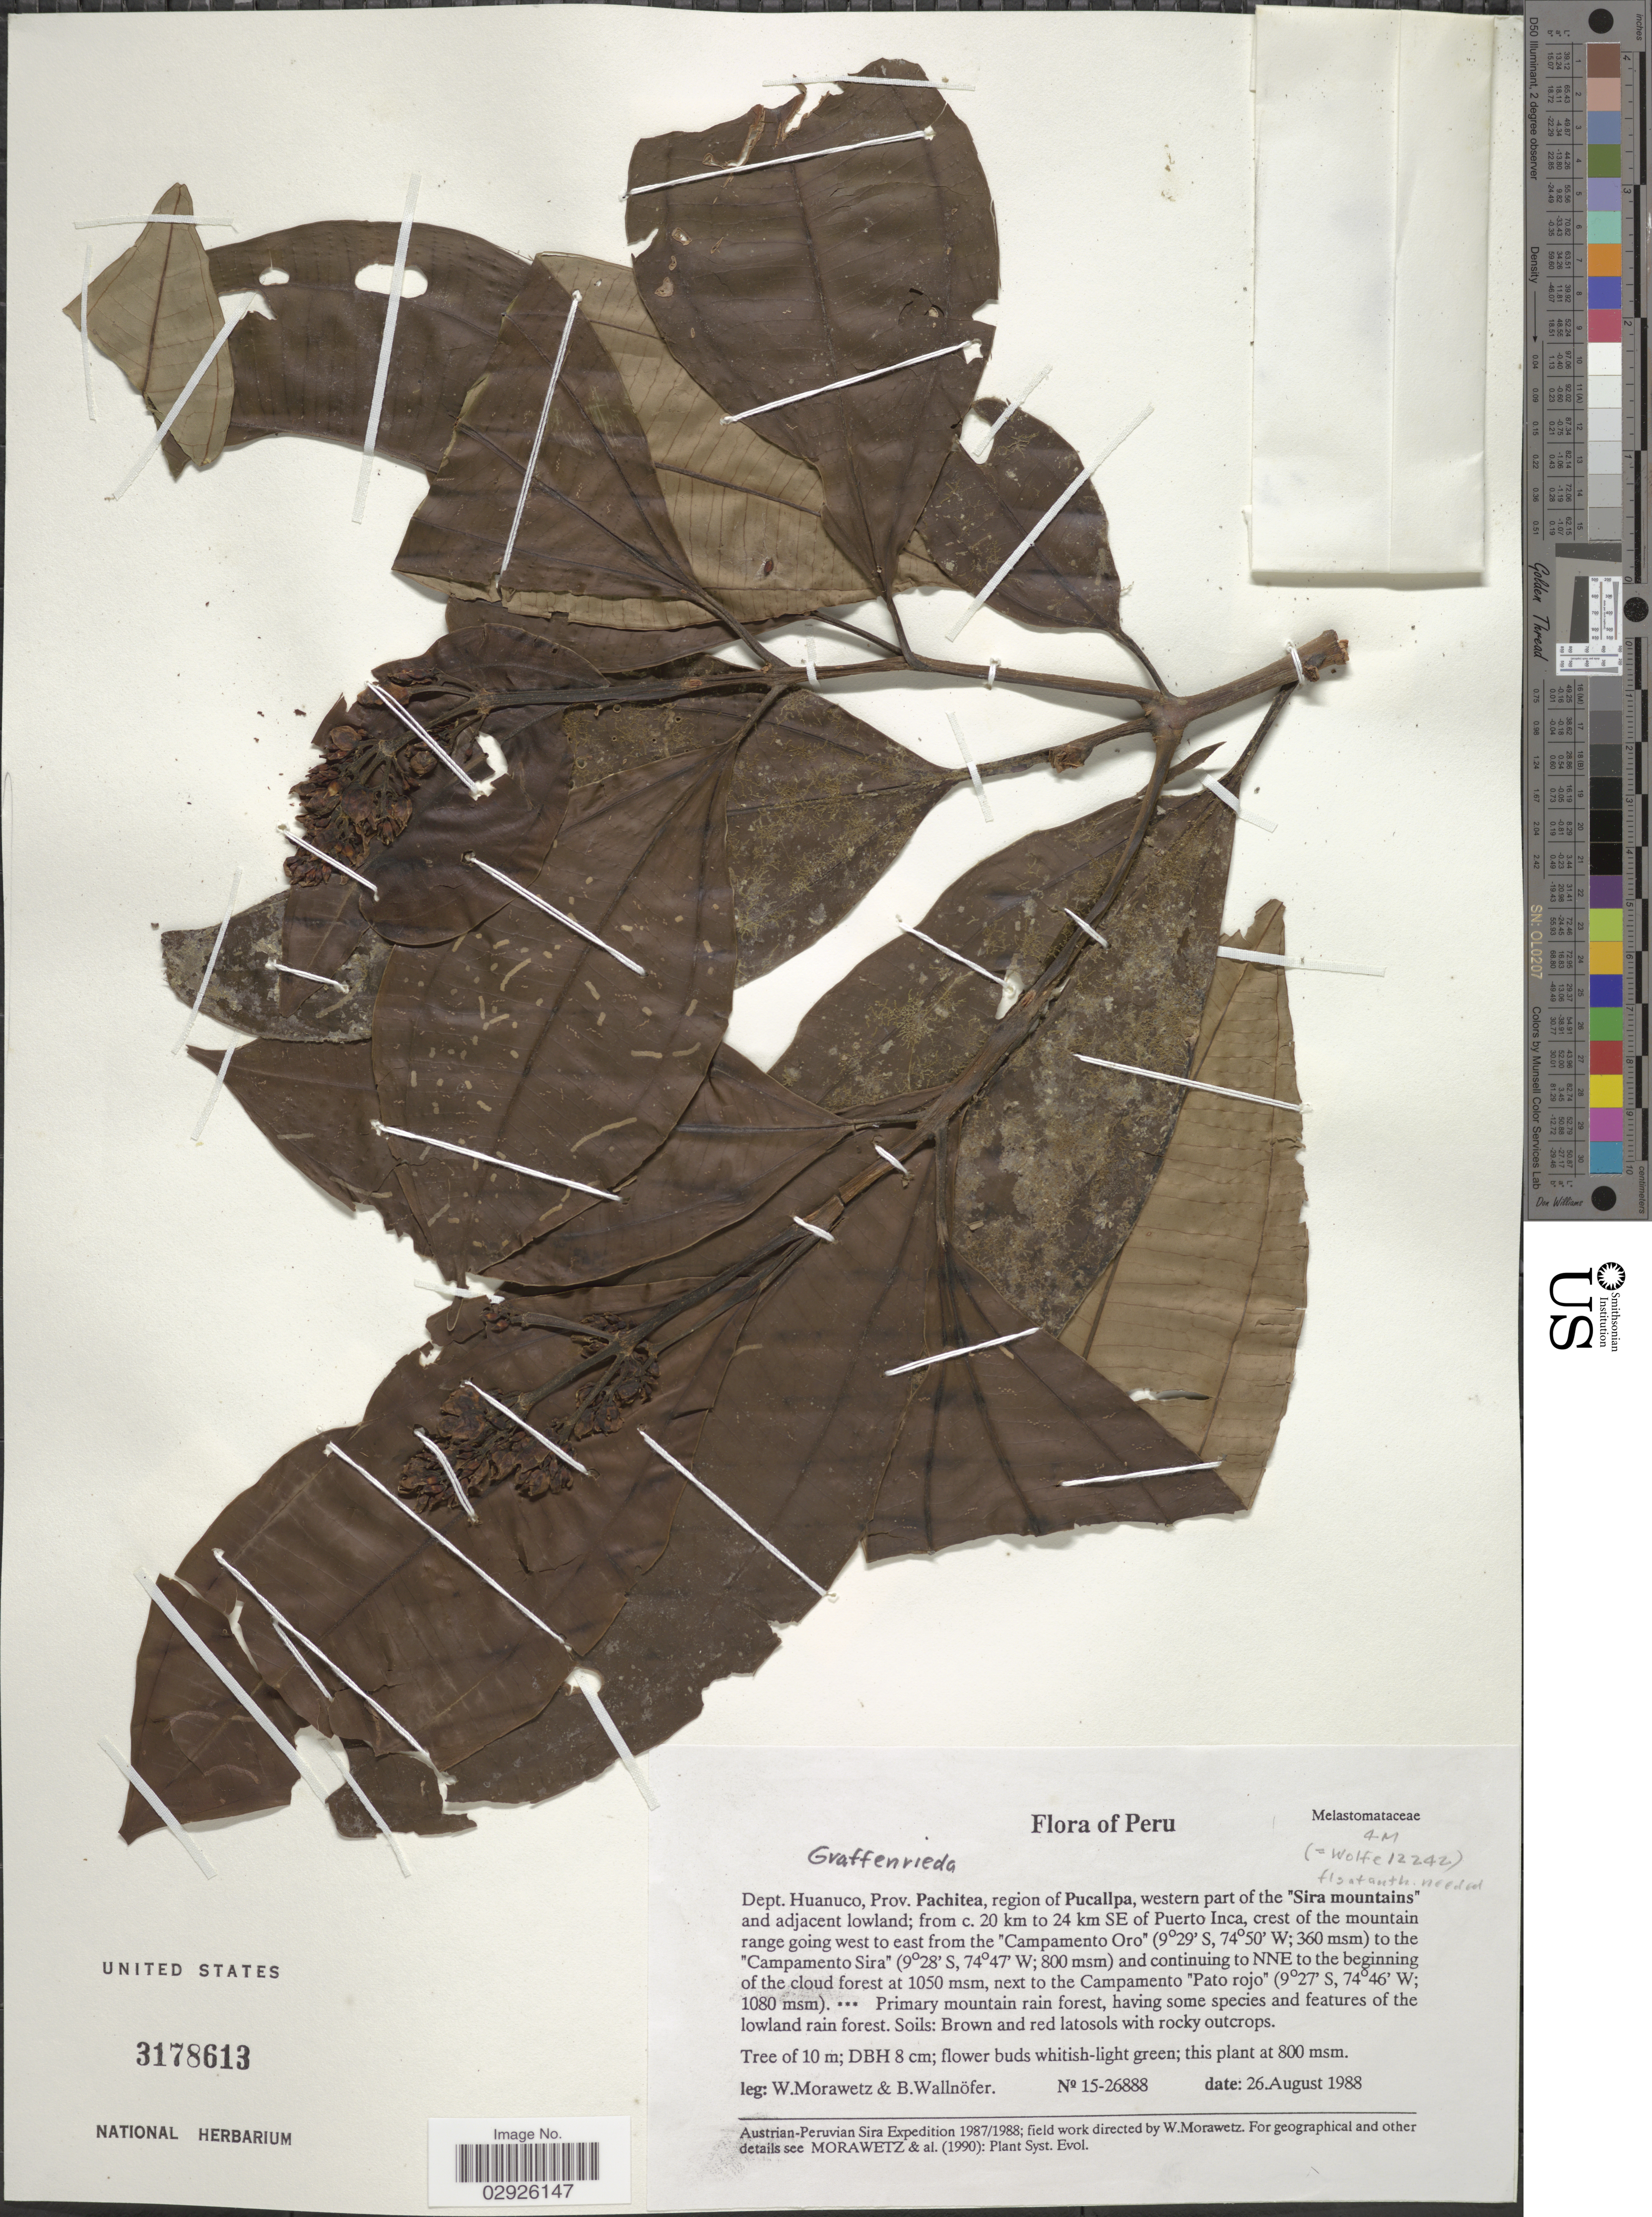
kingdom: Plantae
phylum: Tracheophyta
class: Magnoliopsida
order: Myrtales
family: Melastomataceae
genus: Graffenrieda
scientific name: Graffenrieda goldenbergii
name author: L.F. Lima et al.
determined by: Murillo, J. S.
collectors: W. Morawetz & B. Wallnöfer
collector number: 15-26888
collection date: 1988-08-26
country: Peru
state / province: Huánuco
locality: Dept. Huanuco, Prov. Pachitea, region of Pucallpa, western part of the "Sira mountains" and adjacent lowland; from c. 20 km to 24 km SW of Puerto Inca, crest of the mountain range going west to east from the "Campamento Oro" to the "Campamento Sira" and continuing to NNE to the beginning of the cloud forest, next to the Campamento "Pato rojo".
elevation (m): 800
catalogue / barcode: US 3178613